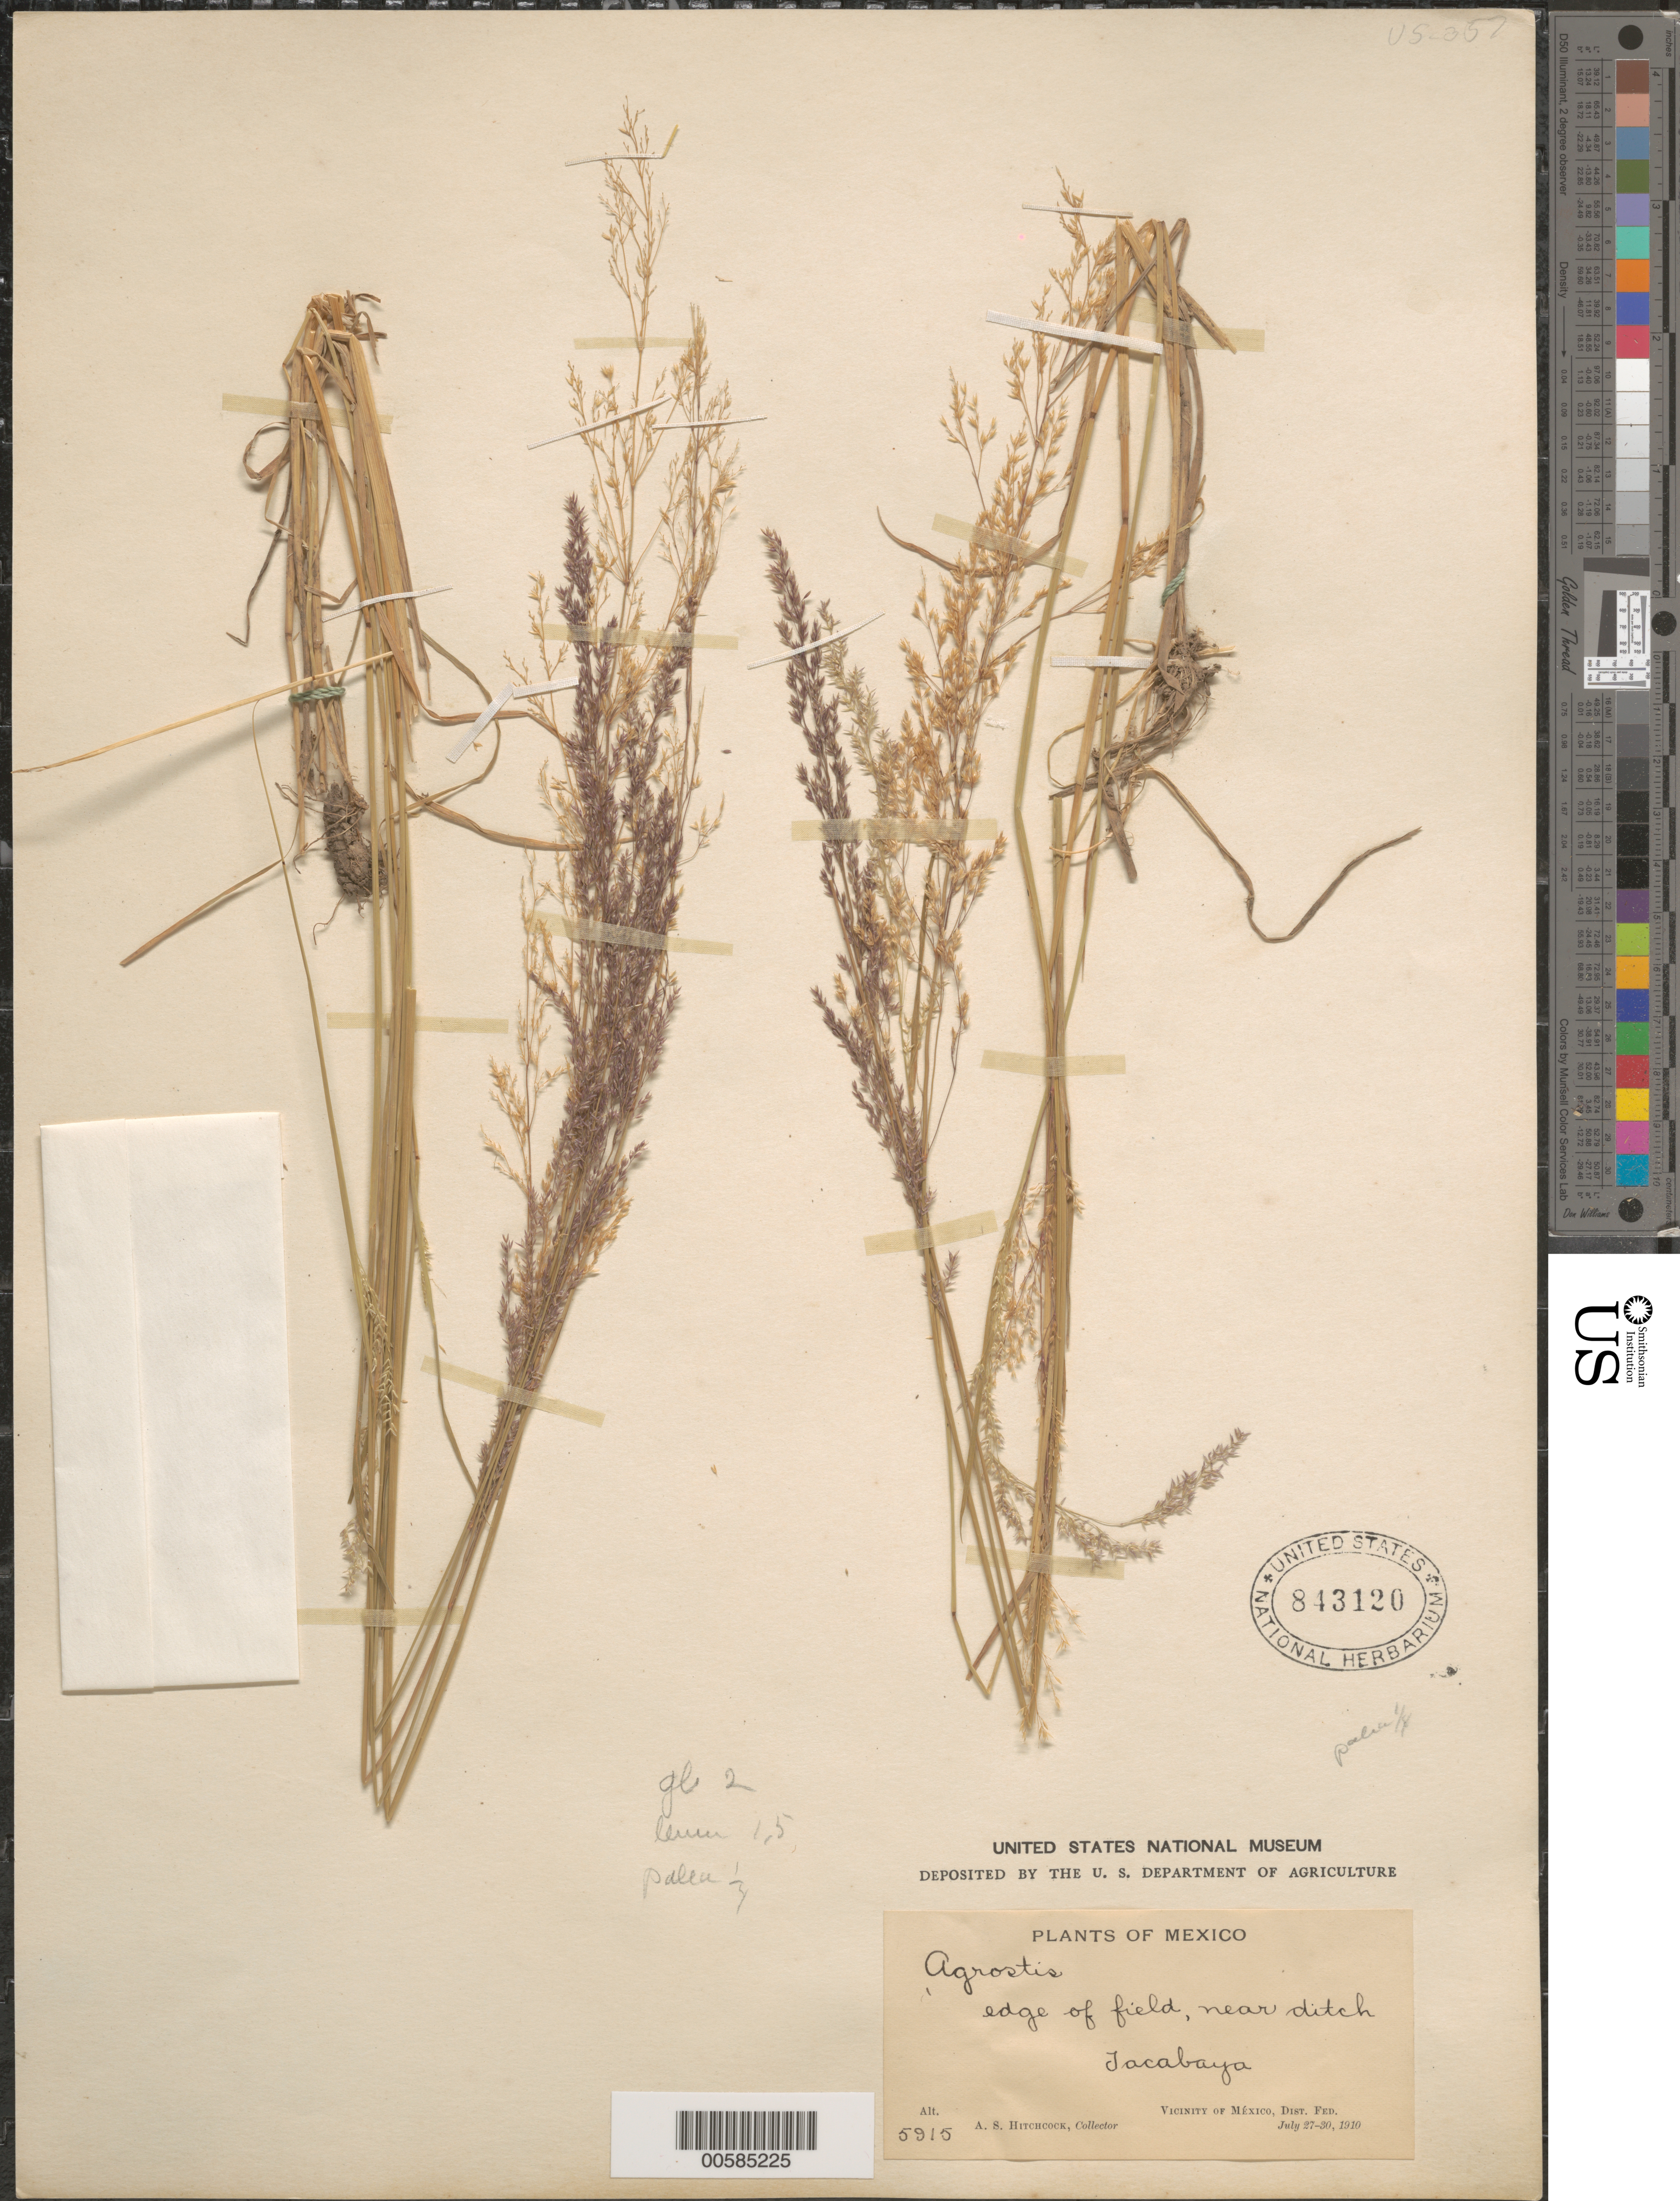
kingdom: Plantae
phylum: Tracheophyta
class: Liliopsida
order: Poales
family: Poaceae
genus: Agrostis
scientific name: Agrostis sp.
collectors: A. S. Hitchcock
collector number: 5915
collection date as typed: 27 Jul 1910 to 30 Jul 1910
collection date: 1910-07-27/1910-07-30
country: Mexico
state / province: Distrito Federal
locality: Tacabaya, Vicinity of MTxico.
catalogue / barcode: US 843120